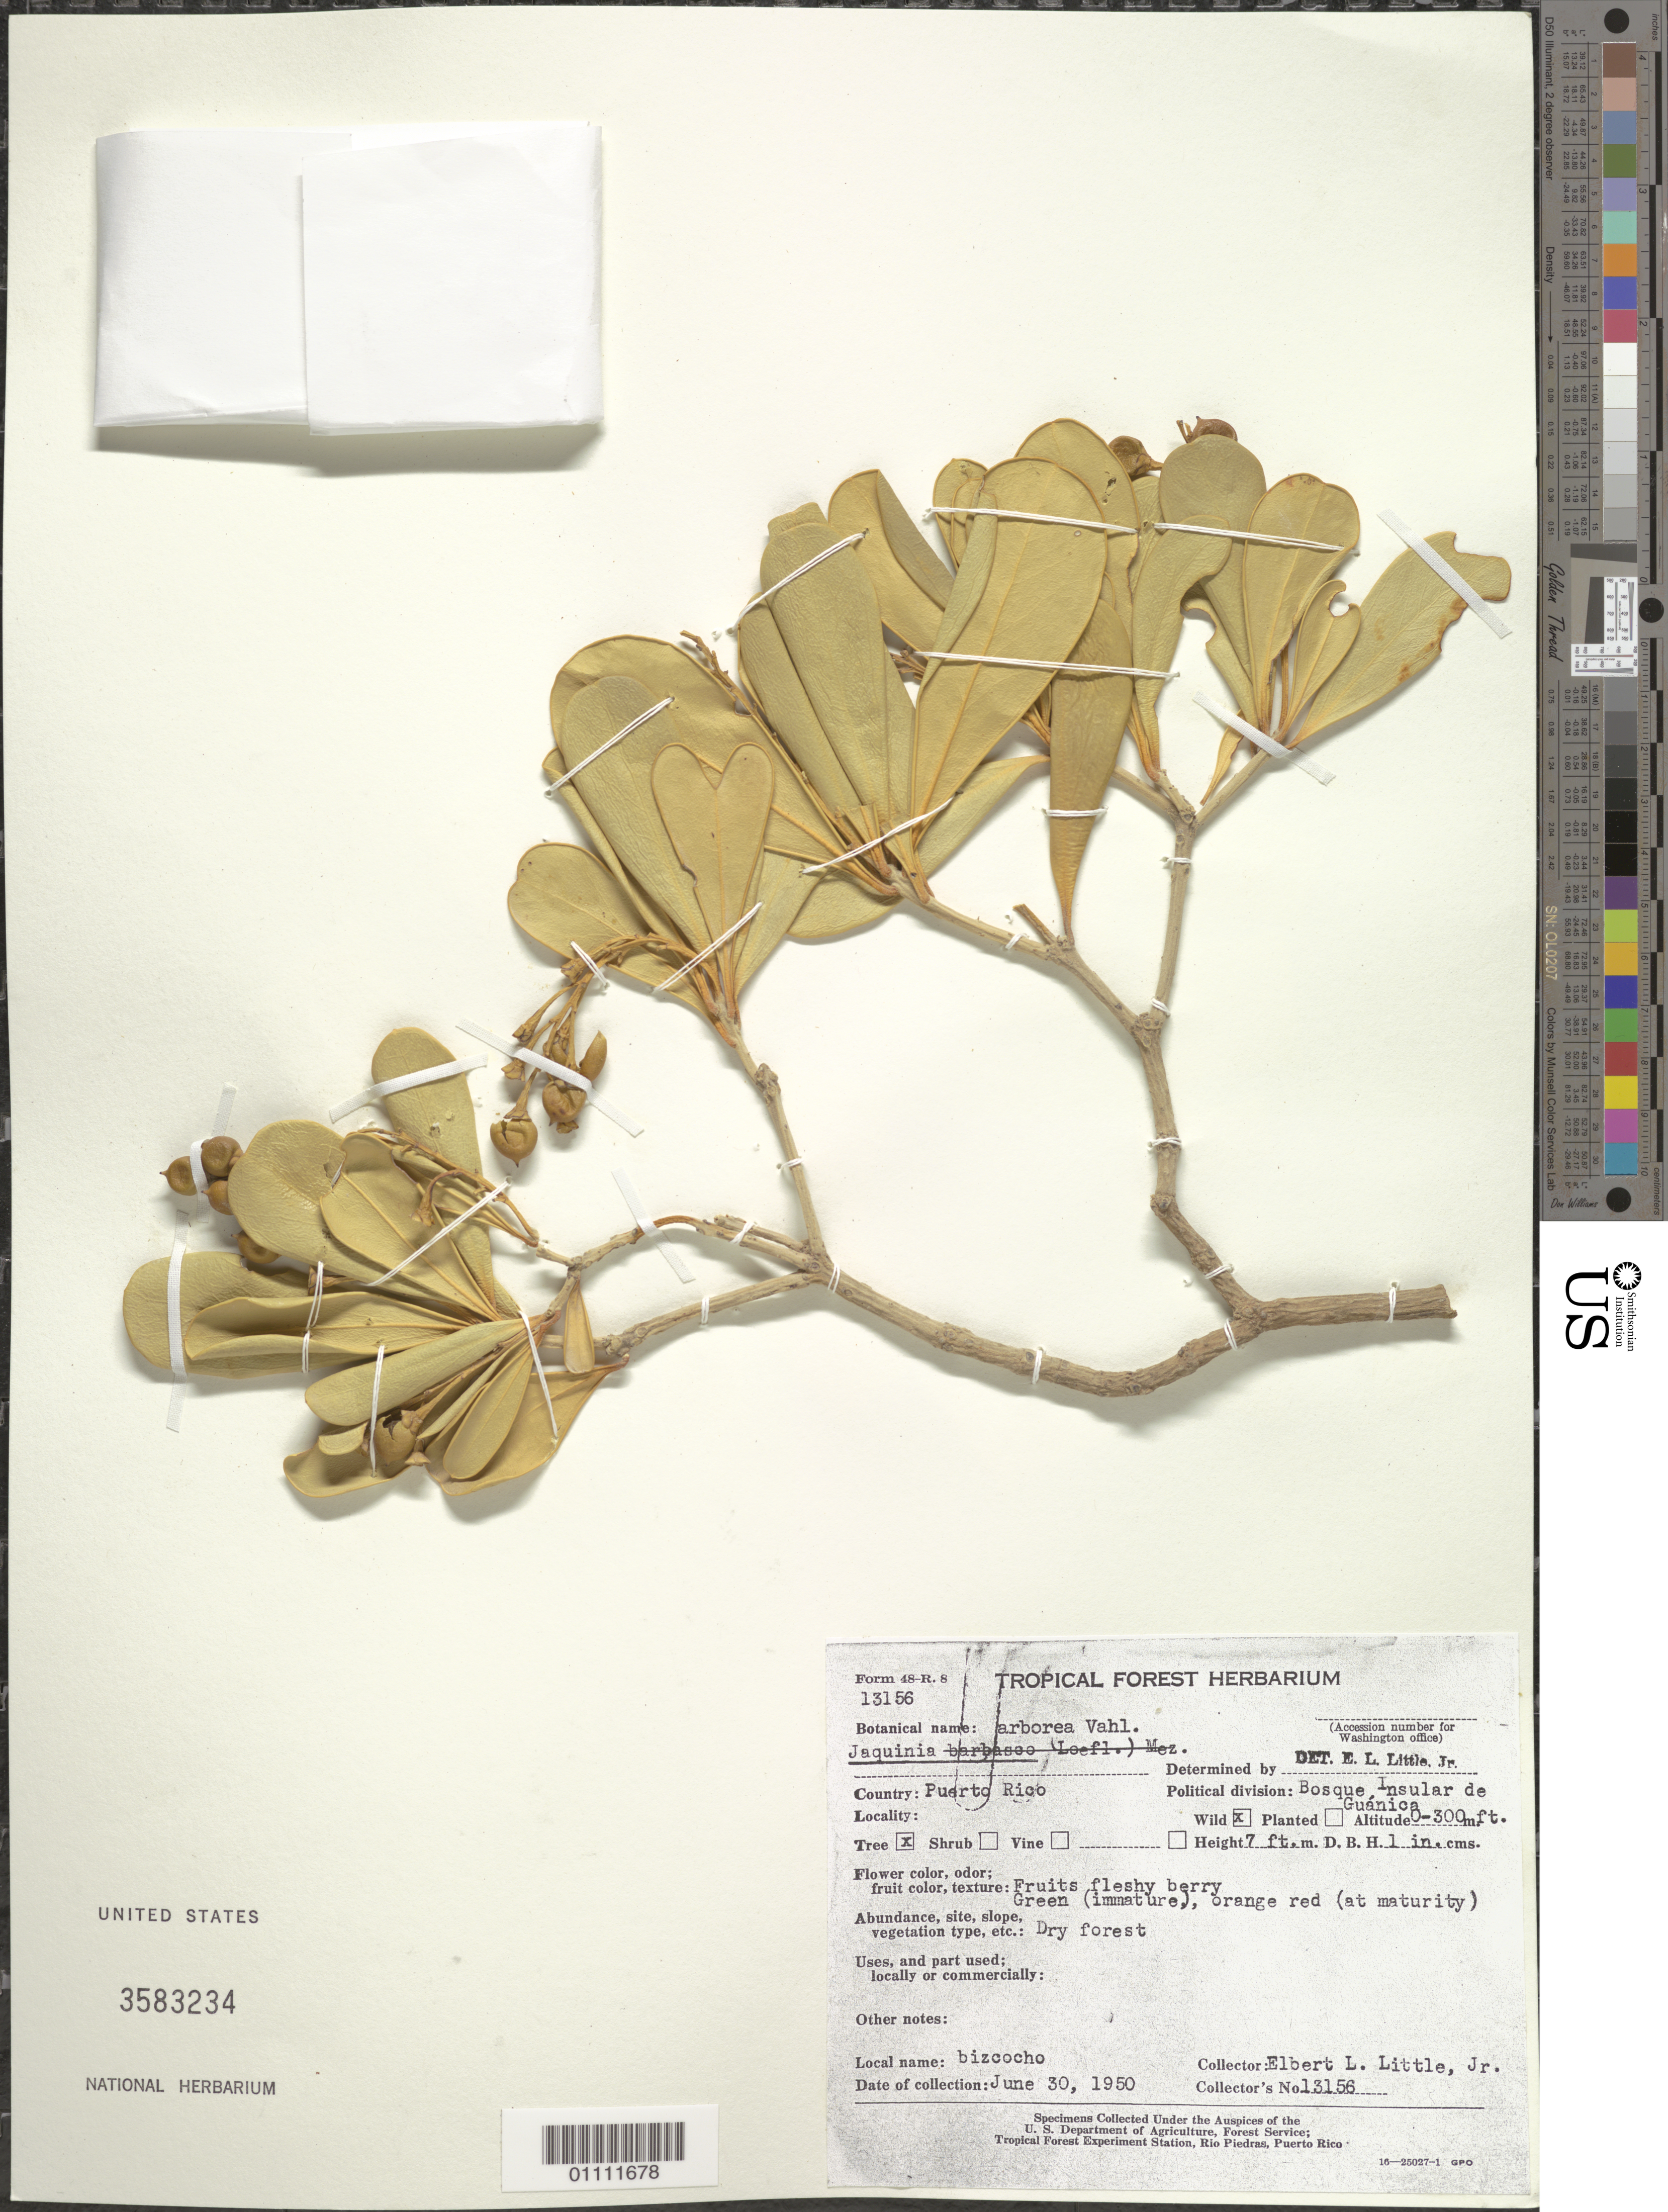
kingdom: Plantae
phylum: Tracheophyta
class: Magnoliopsida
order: Ericales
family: Primulaceae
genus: Jacquinia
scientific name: Jacquinia arborea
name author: Vahl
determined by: Little, Elbert L., Jr., (FSSR), United States Department of Agriculture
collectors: E. L. Little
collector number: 13156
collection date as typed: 30 Jun 1950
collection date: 1950-06-30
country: Puerto Rico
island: Puerto Rico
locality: Bosque Insular de Guánica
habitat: Dry forest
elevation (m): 0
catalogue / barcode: US 3583234